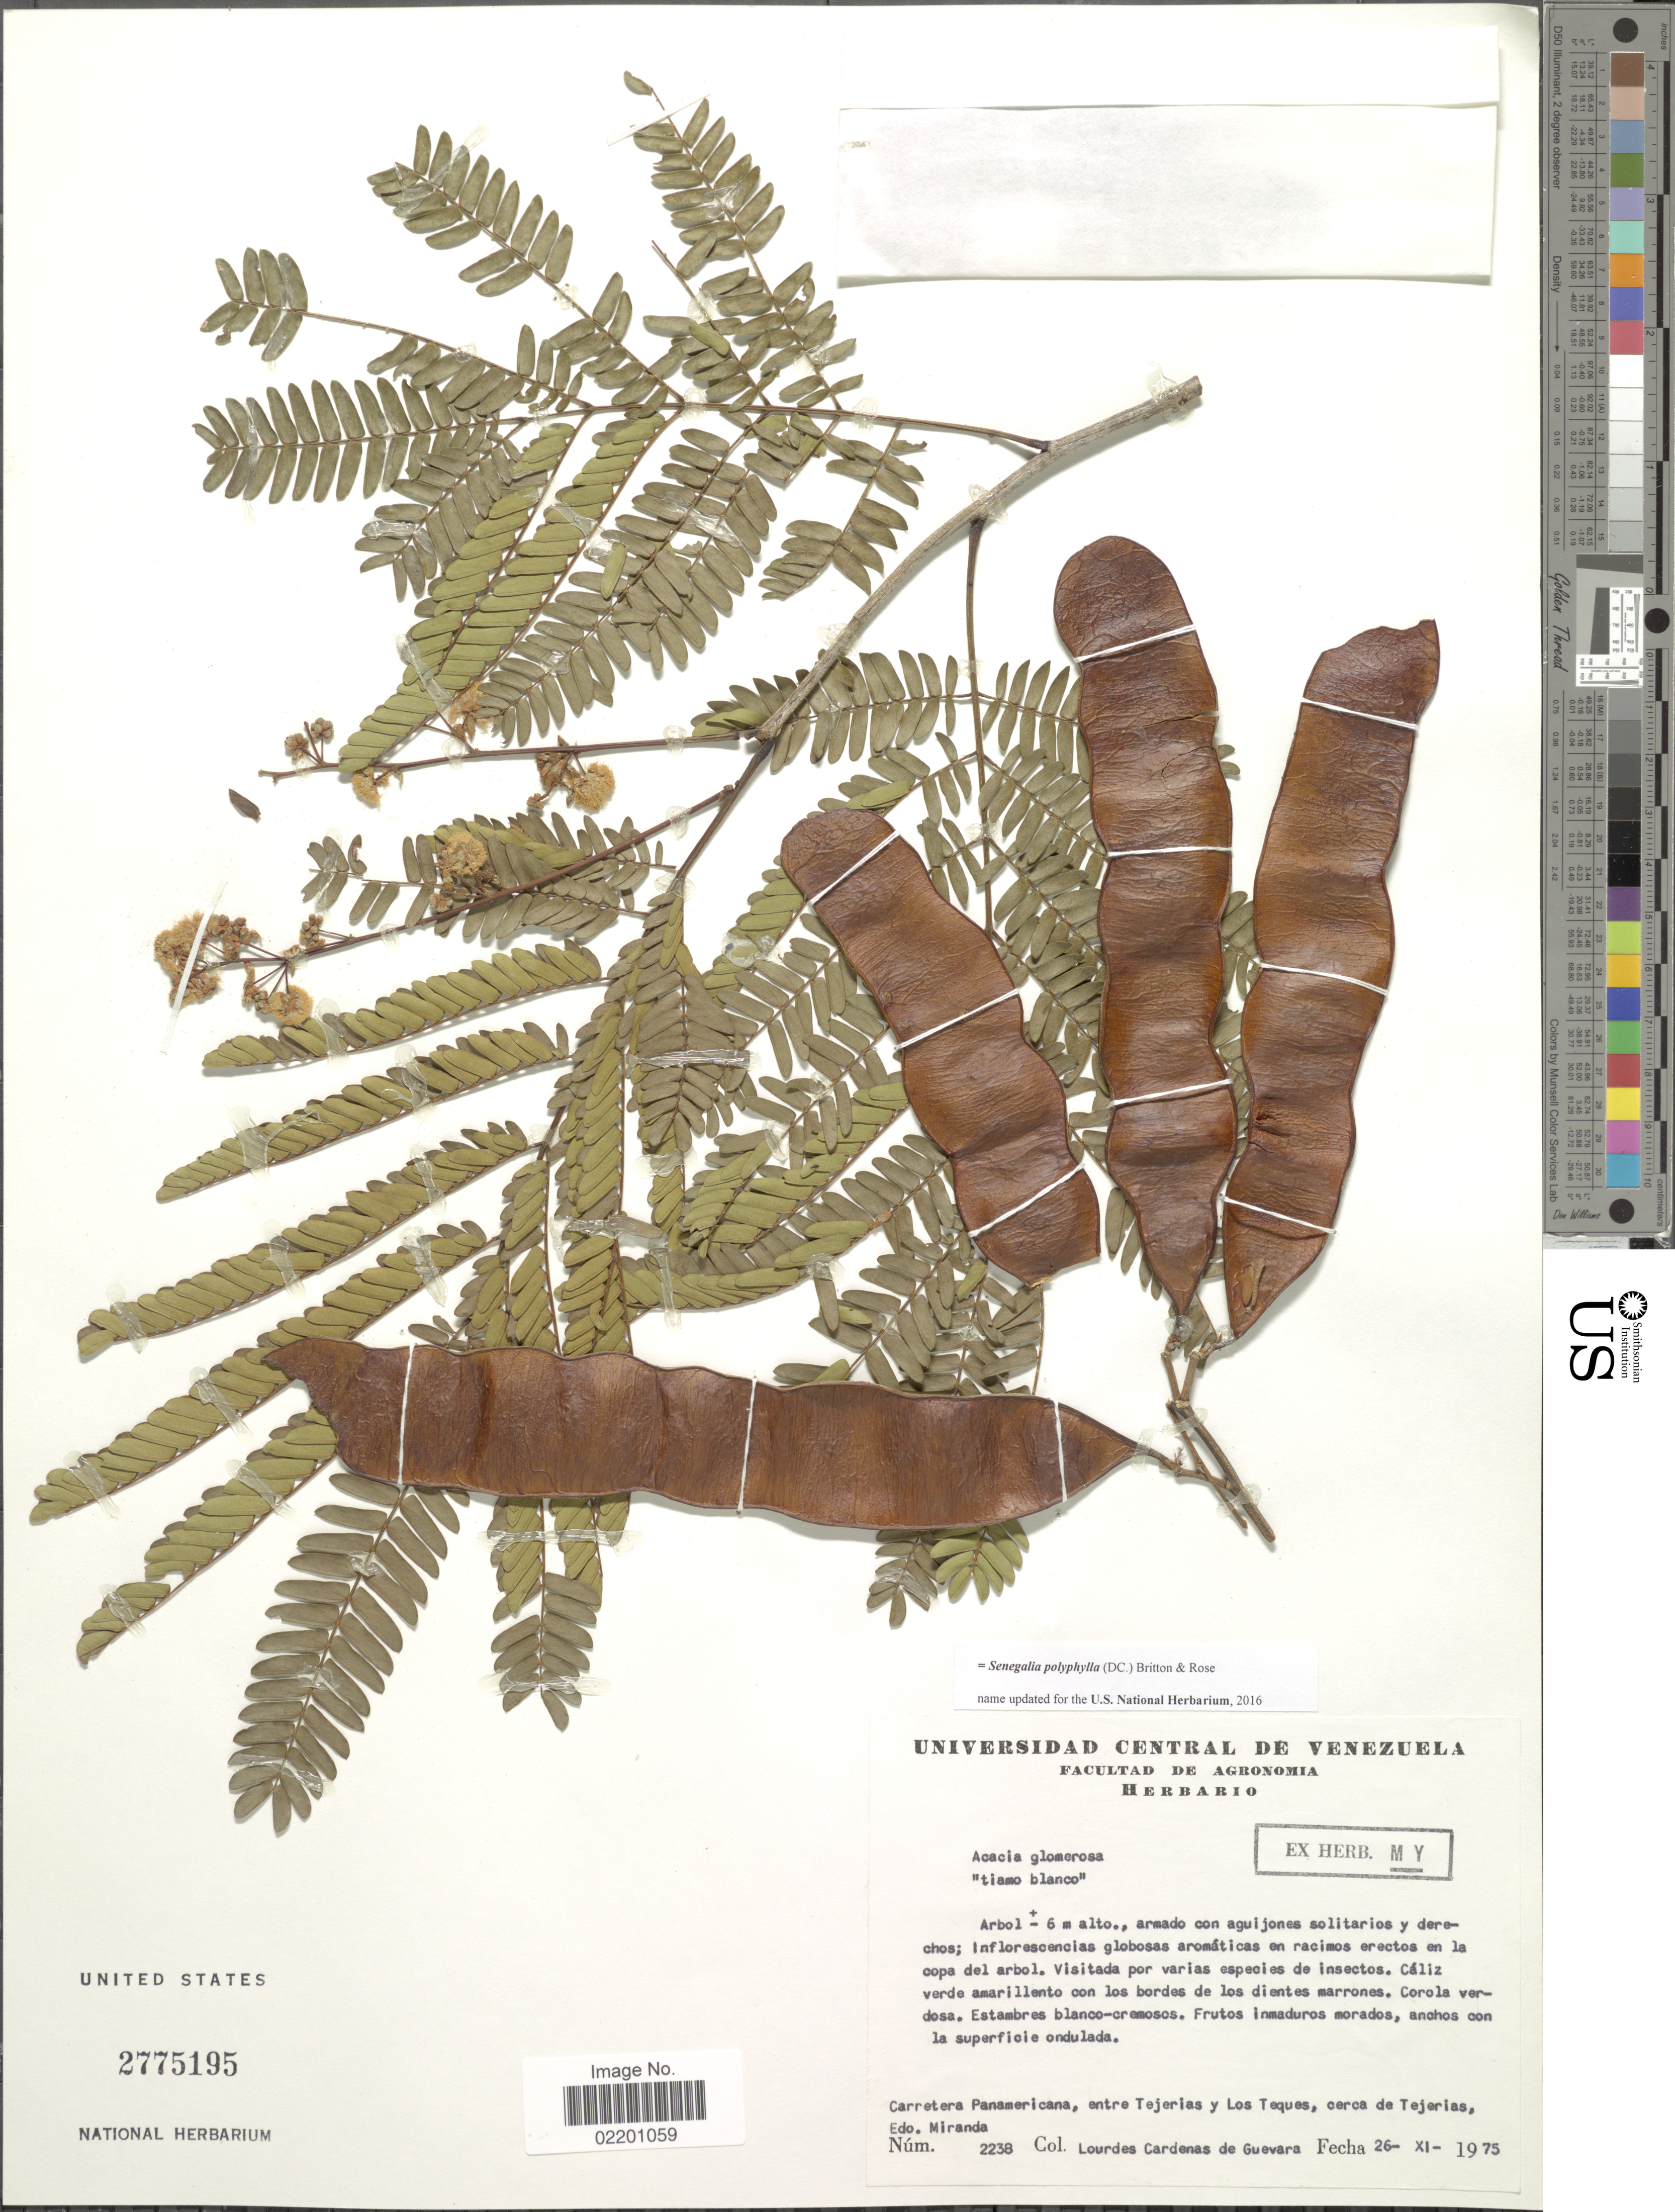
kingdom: Plantae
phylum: Tracheophyta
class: Magnoliopsida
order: Fabales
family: Fabaceae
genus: Senegalia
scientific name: Senegalia polyphylla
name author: (DC.) Britton & Rose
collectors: L. De Guevara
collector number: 2238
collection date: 1975-09-26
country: Venezuela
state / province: Miranda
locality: Carretera Panamericana, entre Tejerias y Los Teques, cerca de Tejerias, Edo. Miranda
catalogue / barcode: US 2775195